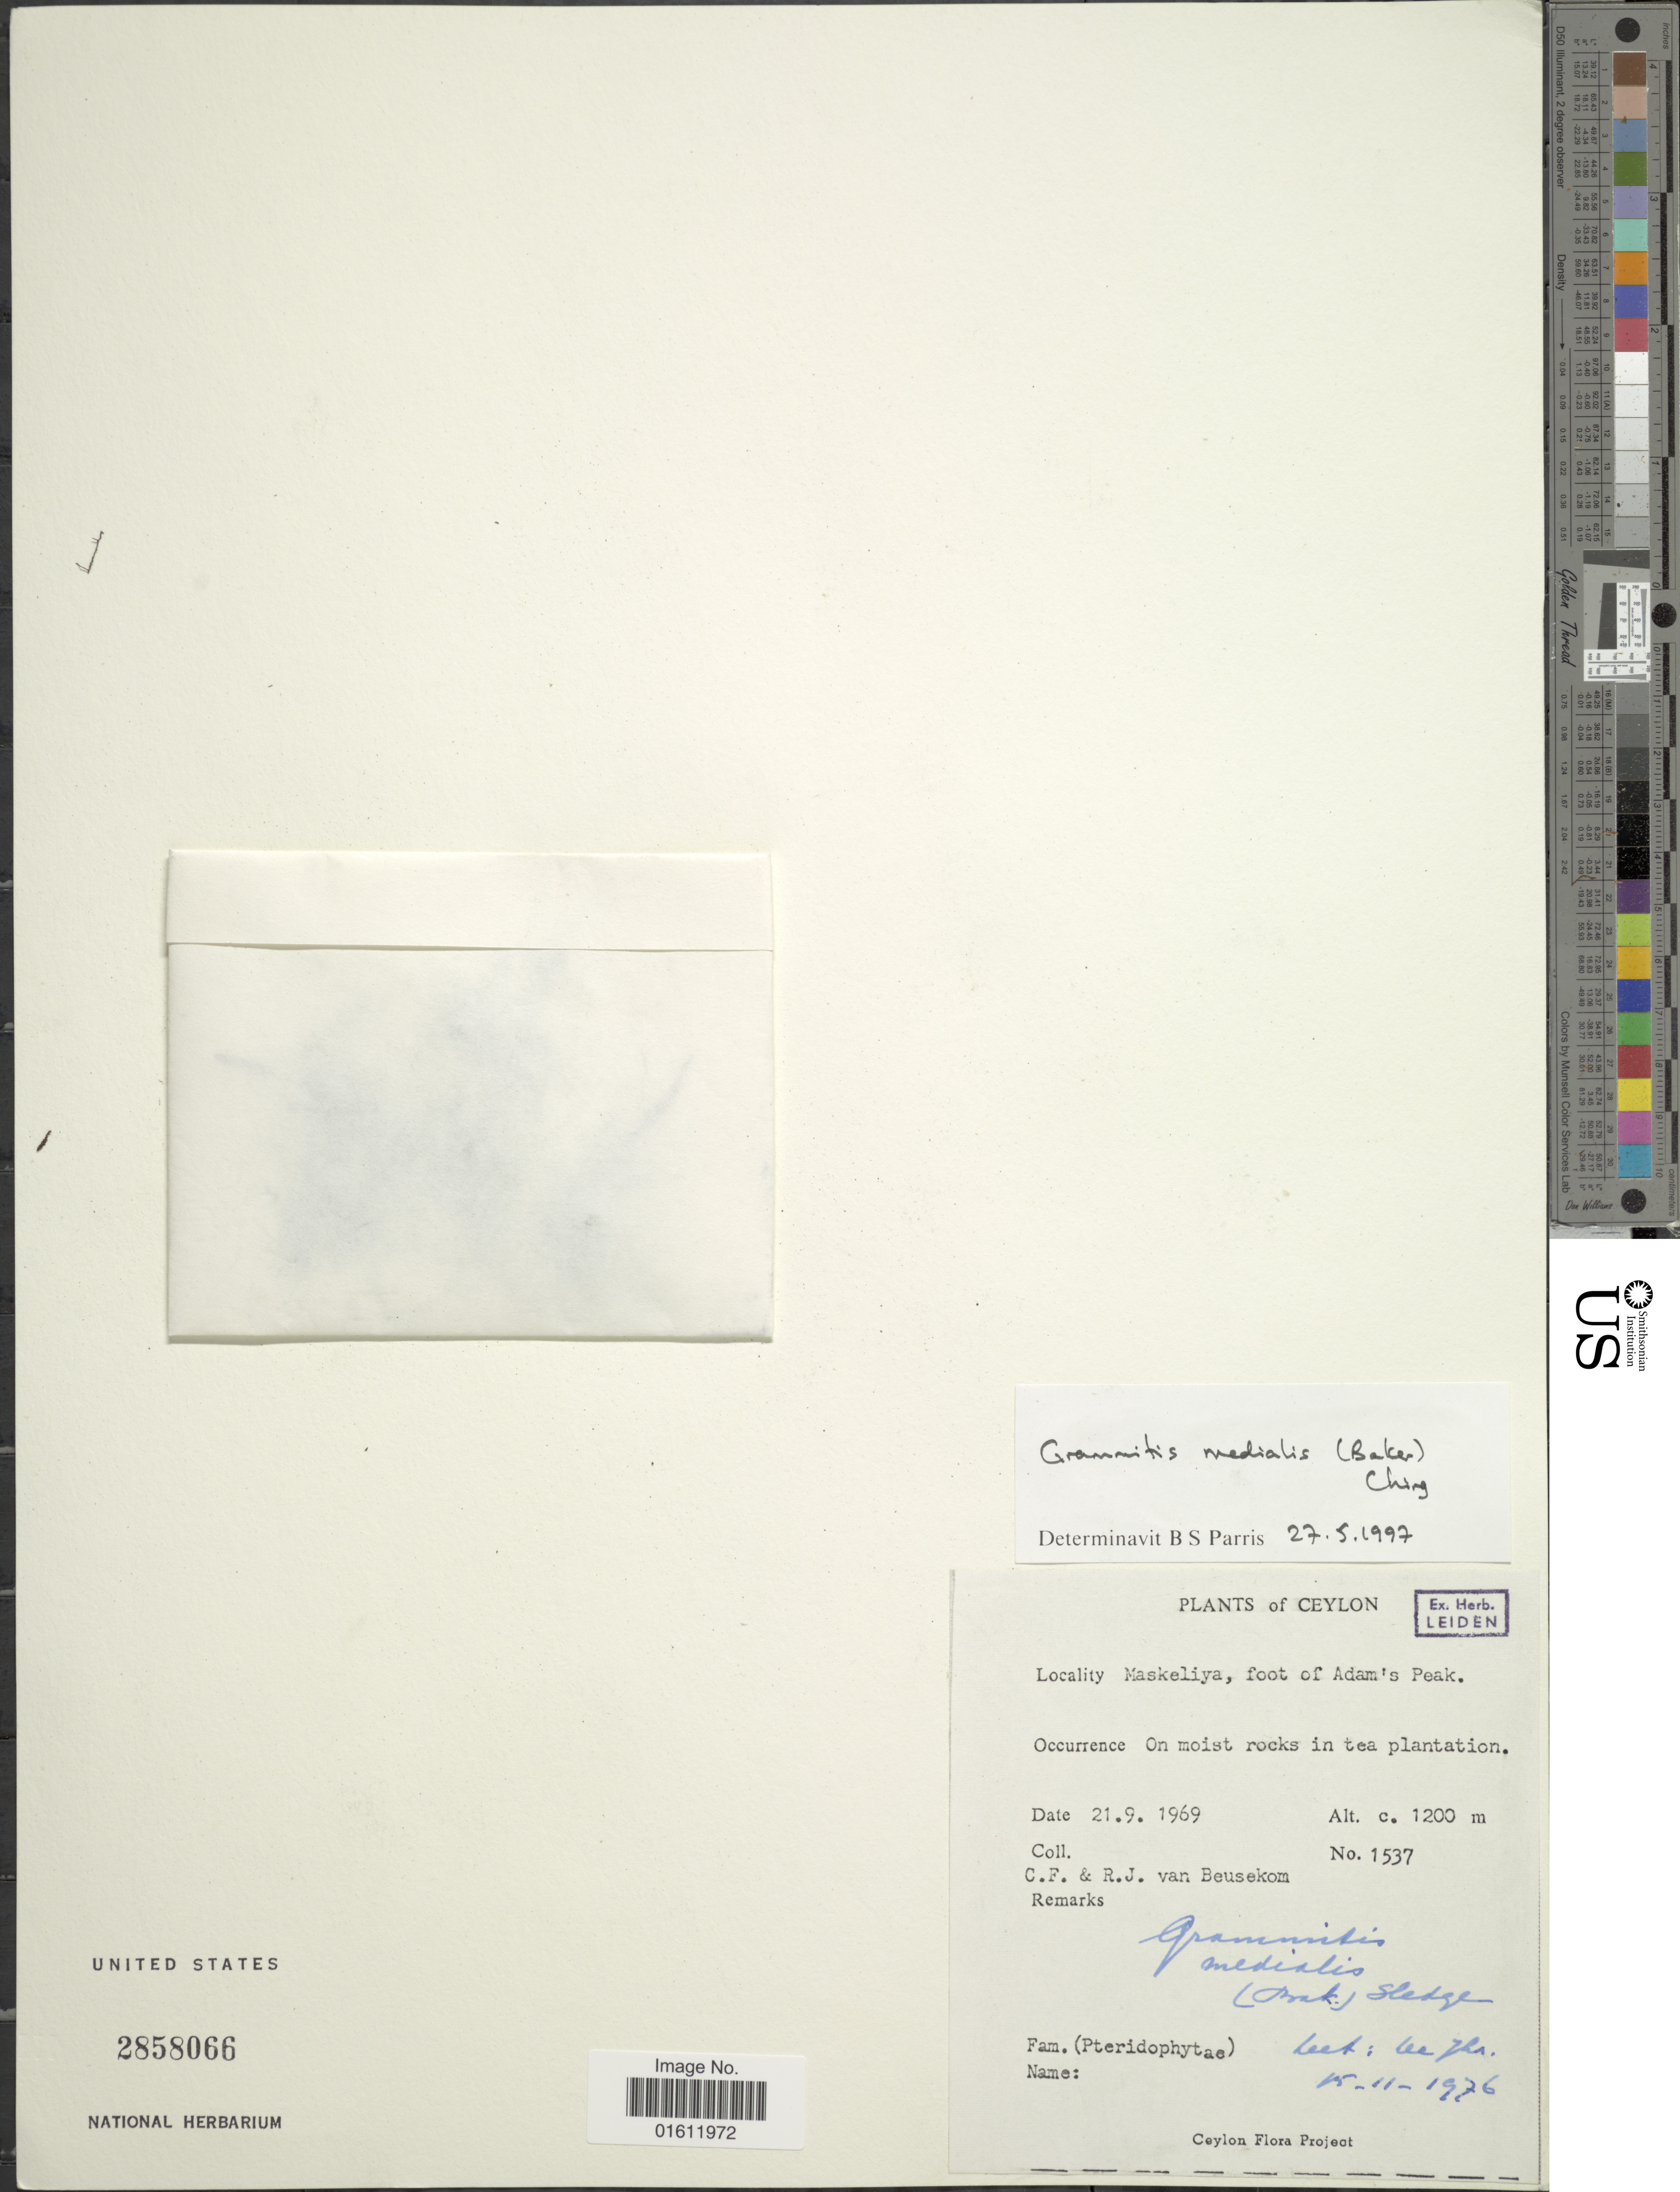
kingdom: Plantae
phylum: Tracheophyta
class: Polypodiopsida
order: Polypodiales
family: Polypodiaceae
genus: Oreogrammitis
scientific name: Oreogrammitis medialis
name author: (Baker) Parris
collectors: C. F. Beusekom & R. Beusekom-Osinga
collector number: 1537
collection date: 1969-09-21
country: Sri Lanka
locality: Ceylon, Maskeliya, foot of Adam's Peak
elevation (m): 1200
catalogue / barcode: US 2858066